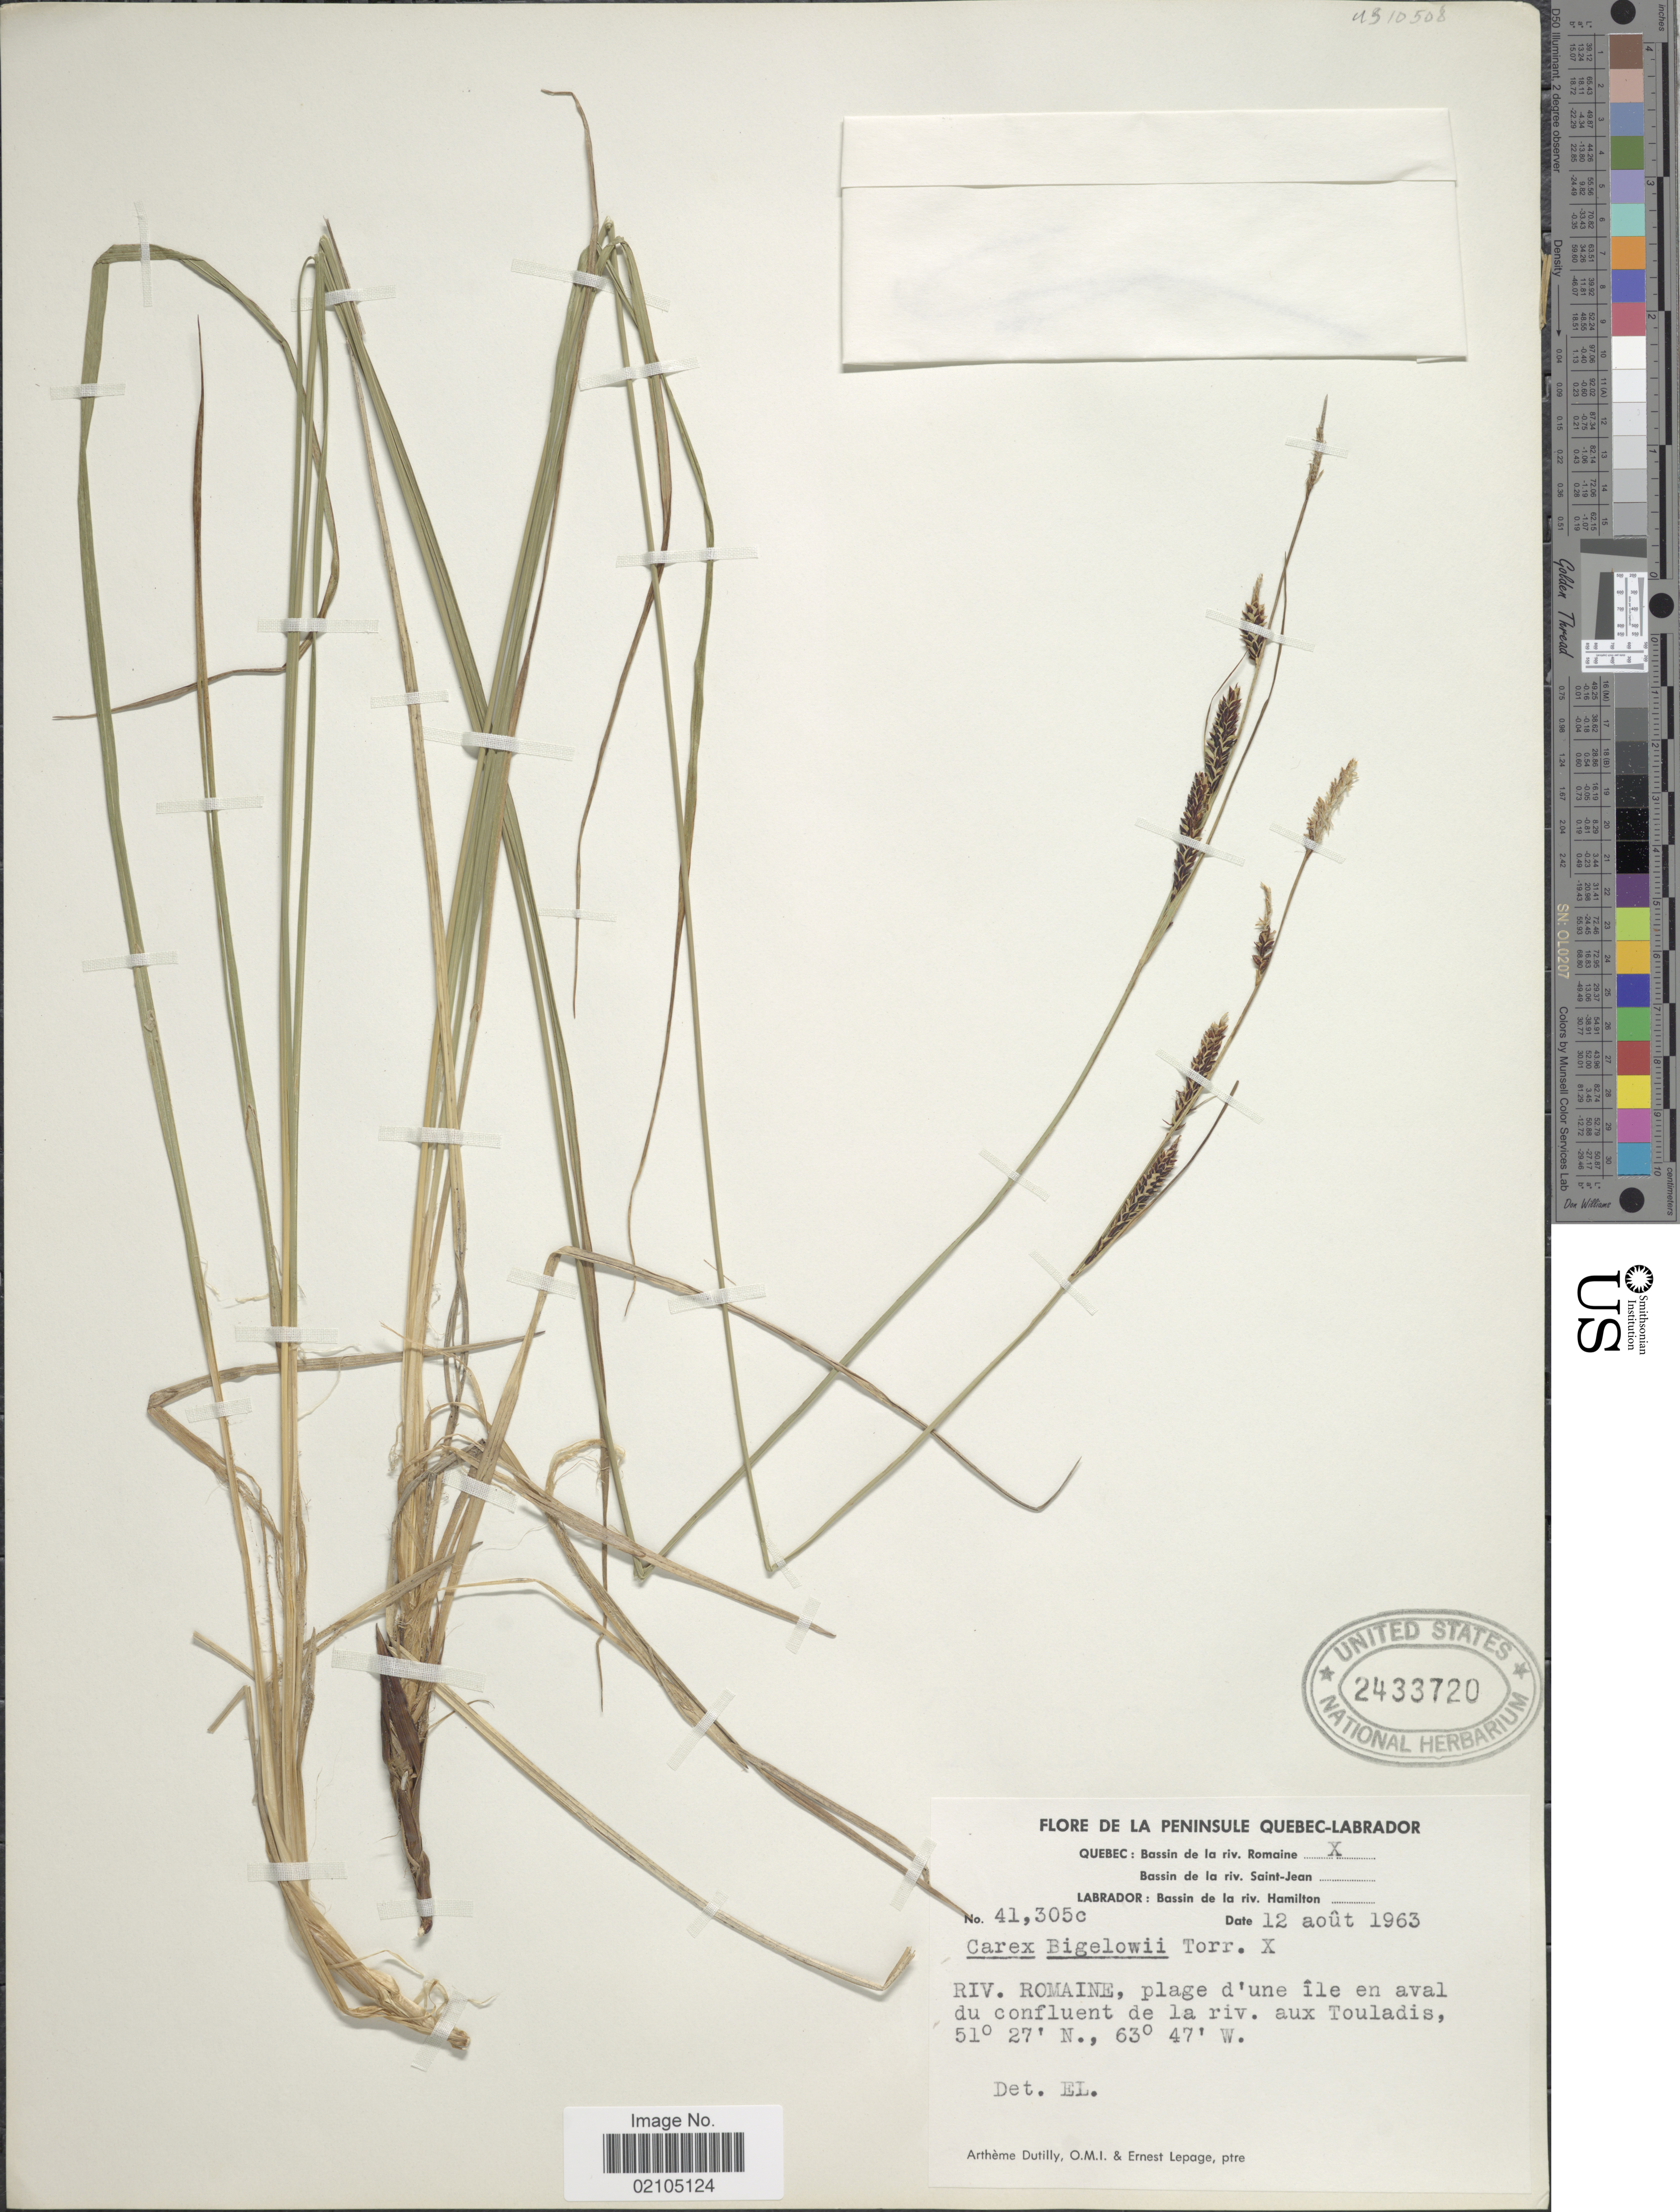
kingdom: Plantae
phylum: Tracheophyta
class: Liliopsida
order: Poales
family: Cyperaceae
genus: Carex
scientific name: Carex bigelowii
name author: Torr. ex Schwein.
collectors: A. Dutilly & E. Lepage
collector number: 41305c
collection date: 1963-08-12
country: Canada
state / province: Quebec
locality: Peninsula Quebec. Bassin de la riv. Romaine. Riv. Romaine, plage d'une ile en aval du confluent de la riv. aux Touladis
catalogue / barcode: US 2433720